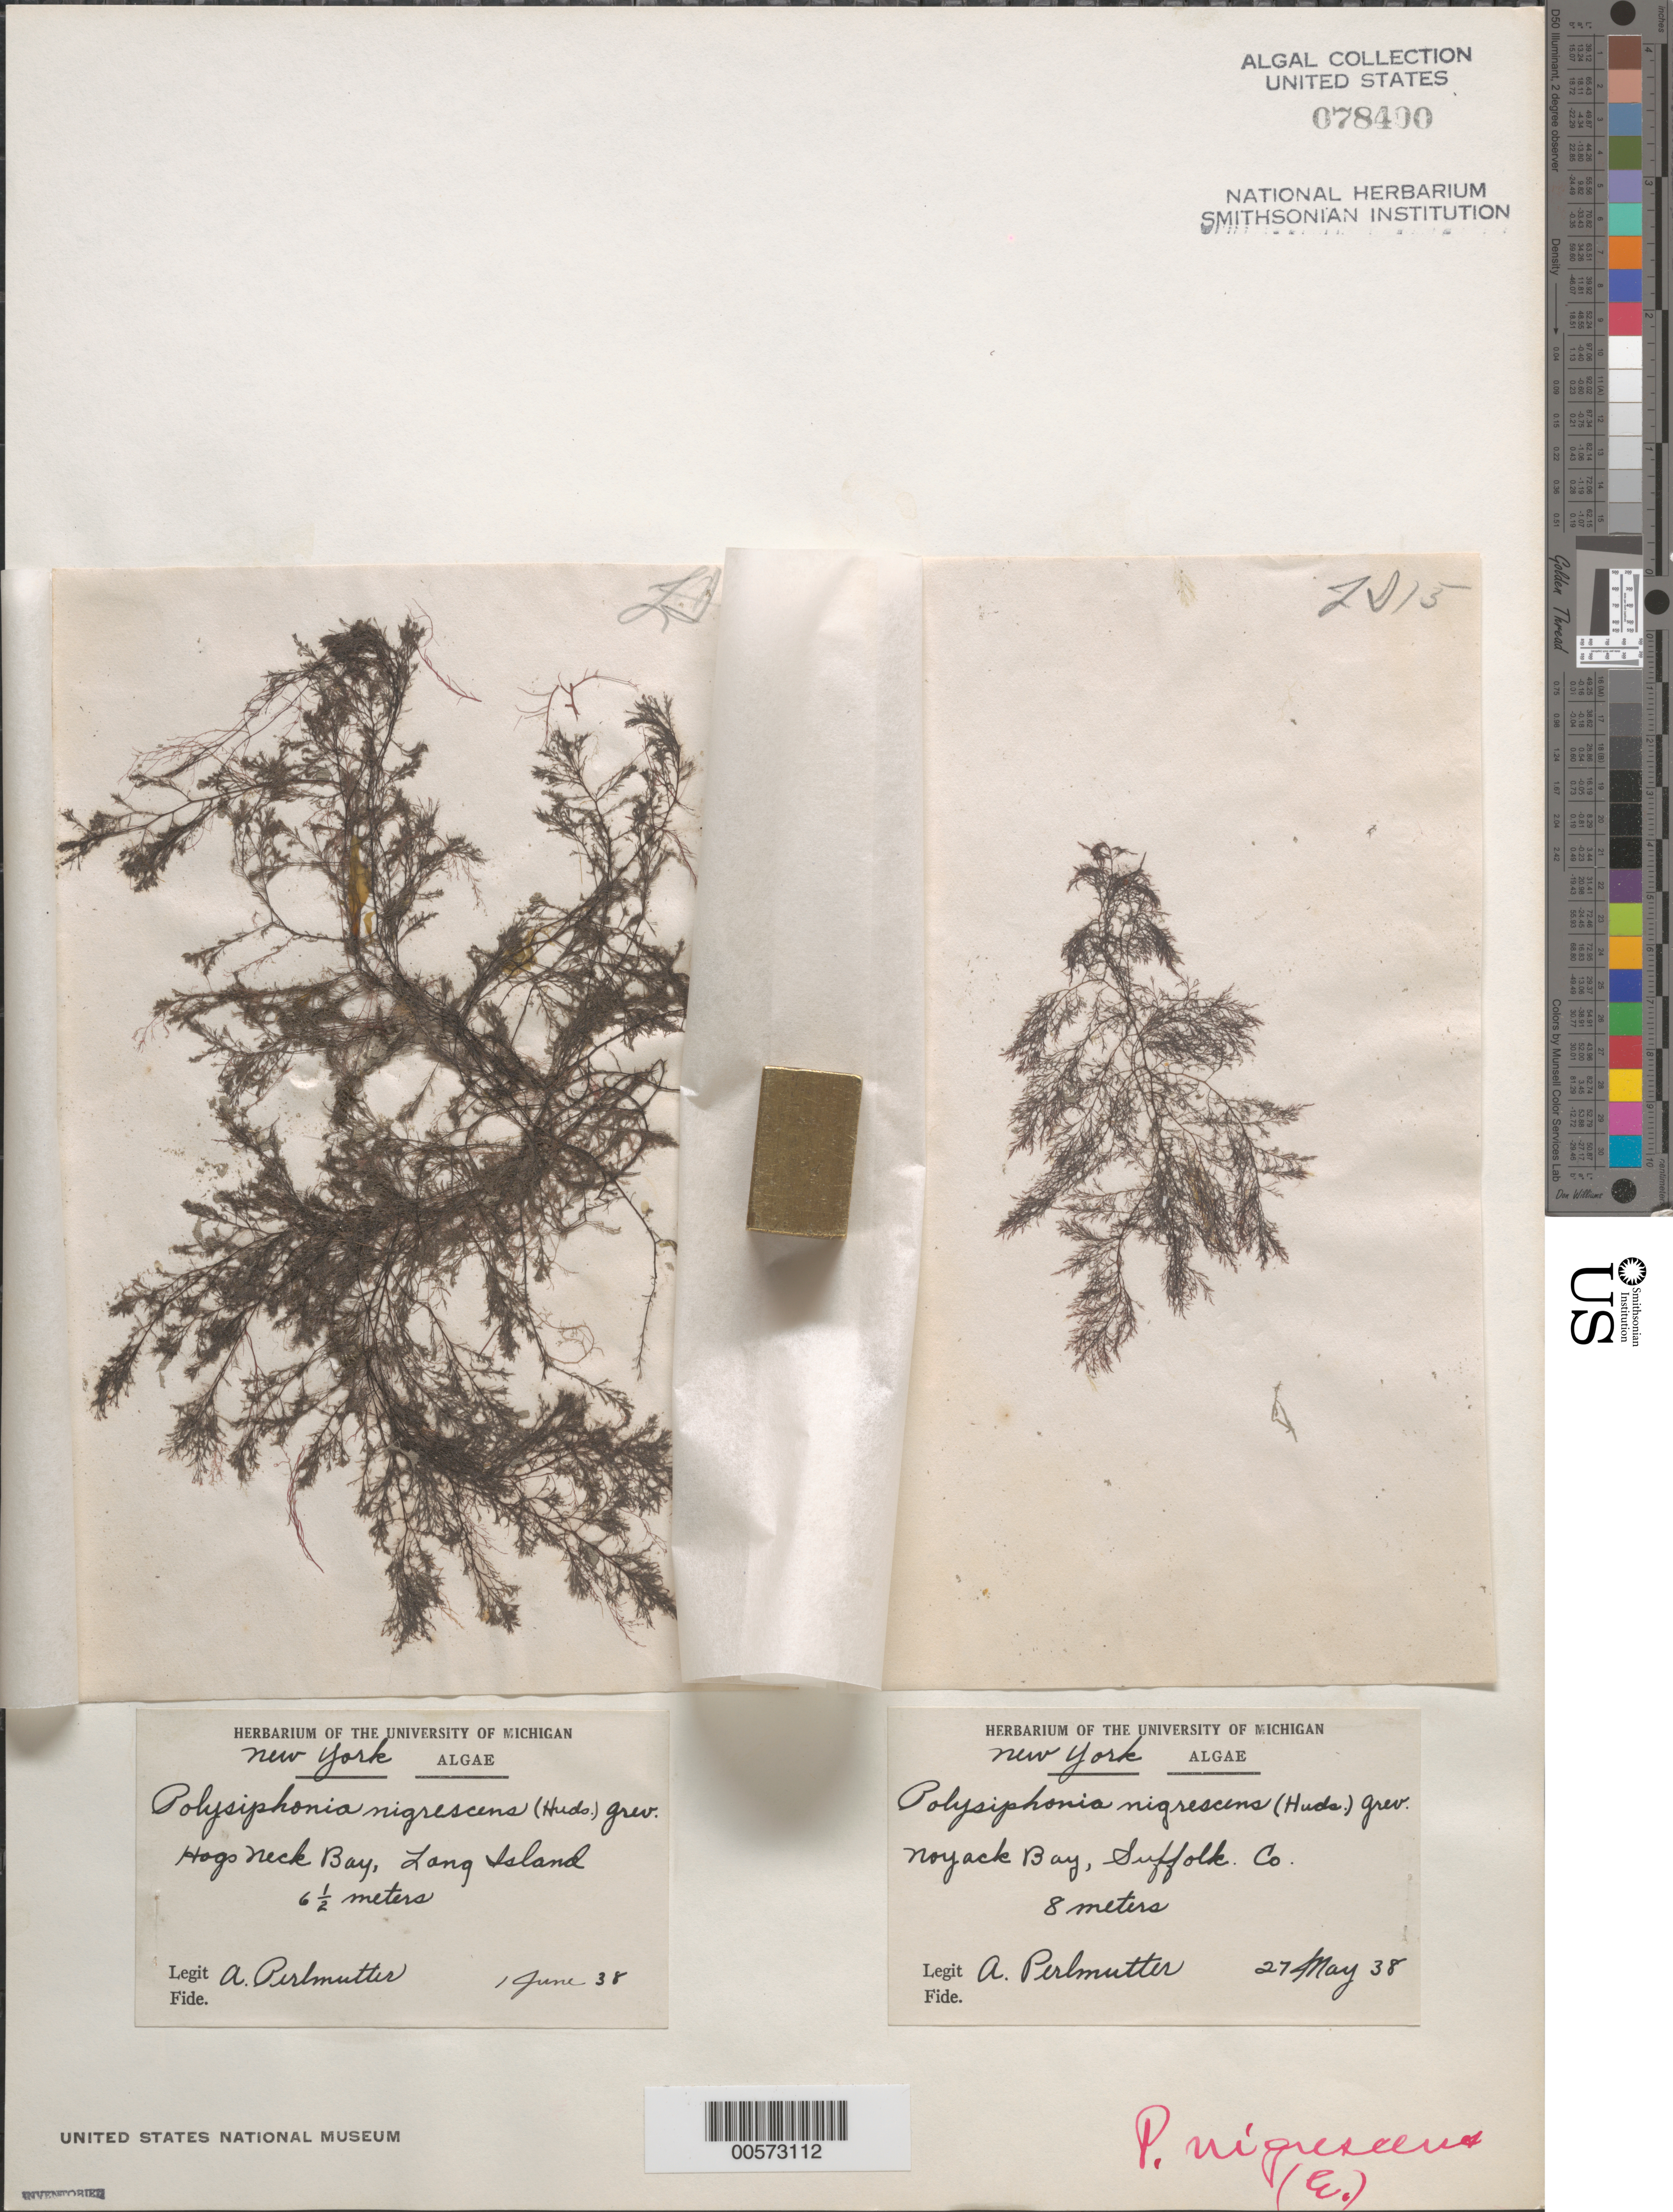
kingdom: Plantae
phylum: Rhodophyta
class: Florideophyceae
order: Ceramiales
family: Rhodomelaceae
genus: Vertebrata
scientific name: Vertebrata fucoides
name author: (Hudson) Kuntze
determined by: Algae name updating Project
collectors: A. Perlmutter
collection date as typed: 27 May 1938 and 01 Jun 1938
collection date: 1938-05-27,1938-06-01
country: United States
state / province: New York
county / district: Suffolk County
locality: Noyack Bay and Hog Neck Bay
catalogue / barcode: US 78400